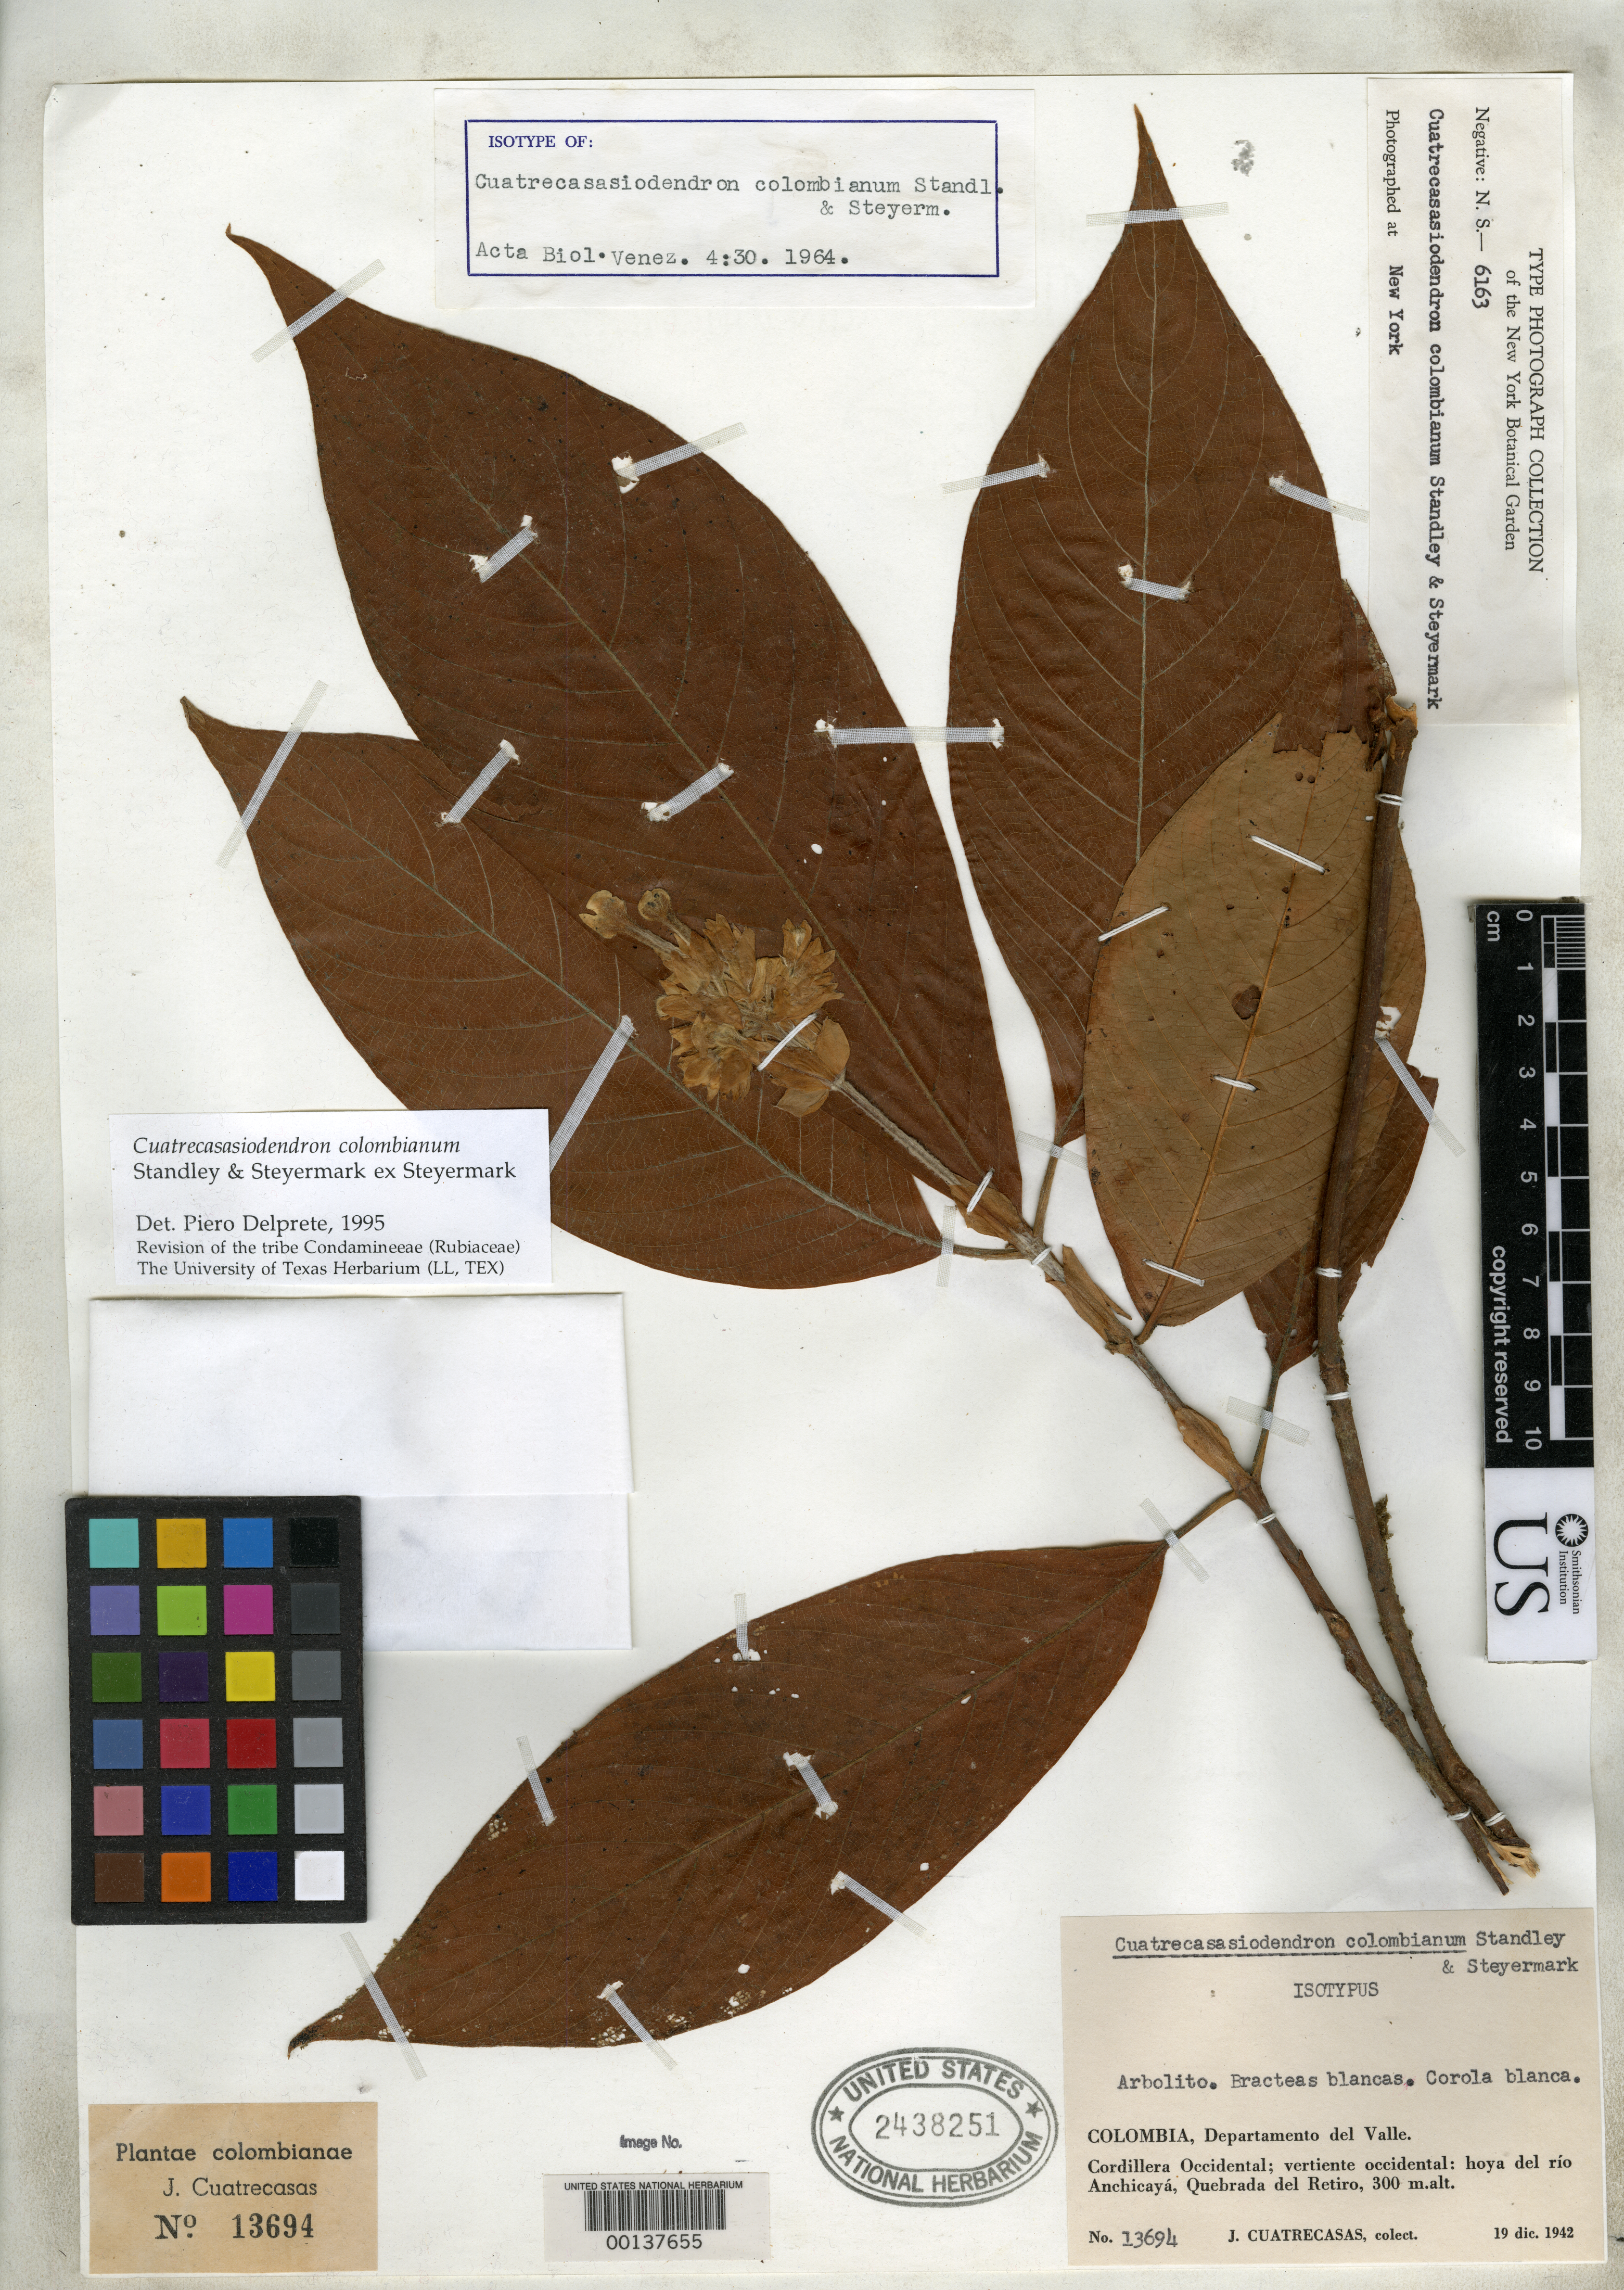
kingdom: Plantae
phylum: Tracheophyta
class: Magnoliopsida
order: Gentianales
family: Rubiaceae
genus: Cuatrecasasiodendron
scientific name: Cuatrecasasiodendron colombianum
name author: Standl. & Steyerm. ex Steyerm.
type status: Isotype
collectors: J. Cuatrecasas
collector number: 13694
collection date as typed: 19 Dec 1942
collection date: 1942-12-19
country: Colombia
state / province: Valle del Cauca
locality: Cordillera Occidental, Vertiente Occidental, Hoya del Rio Anchicaya, Quebrada de Retiro.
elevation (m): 300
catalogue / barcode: US 2438251